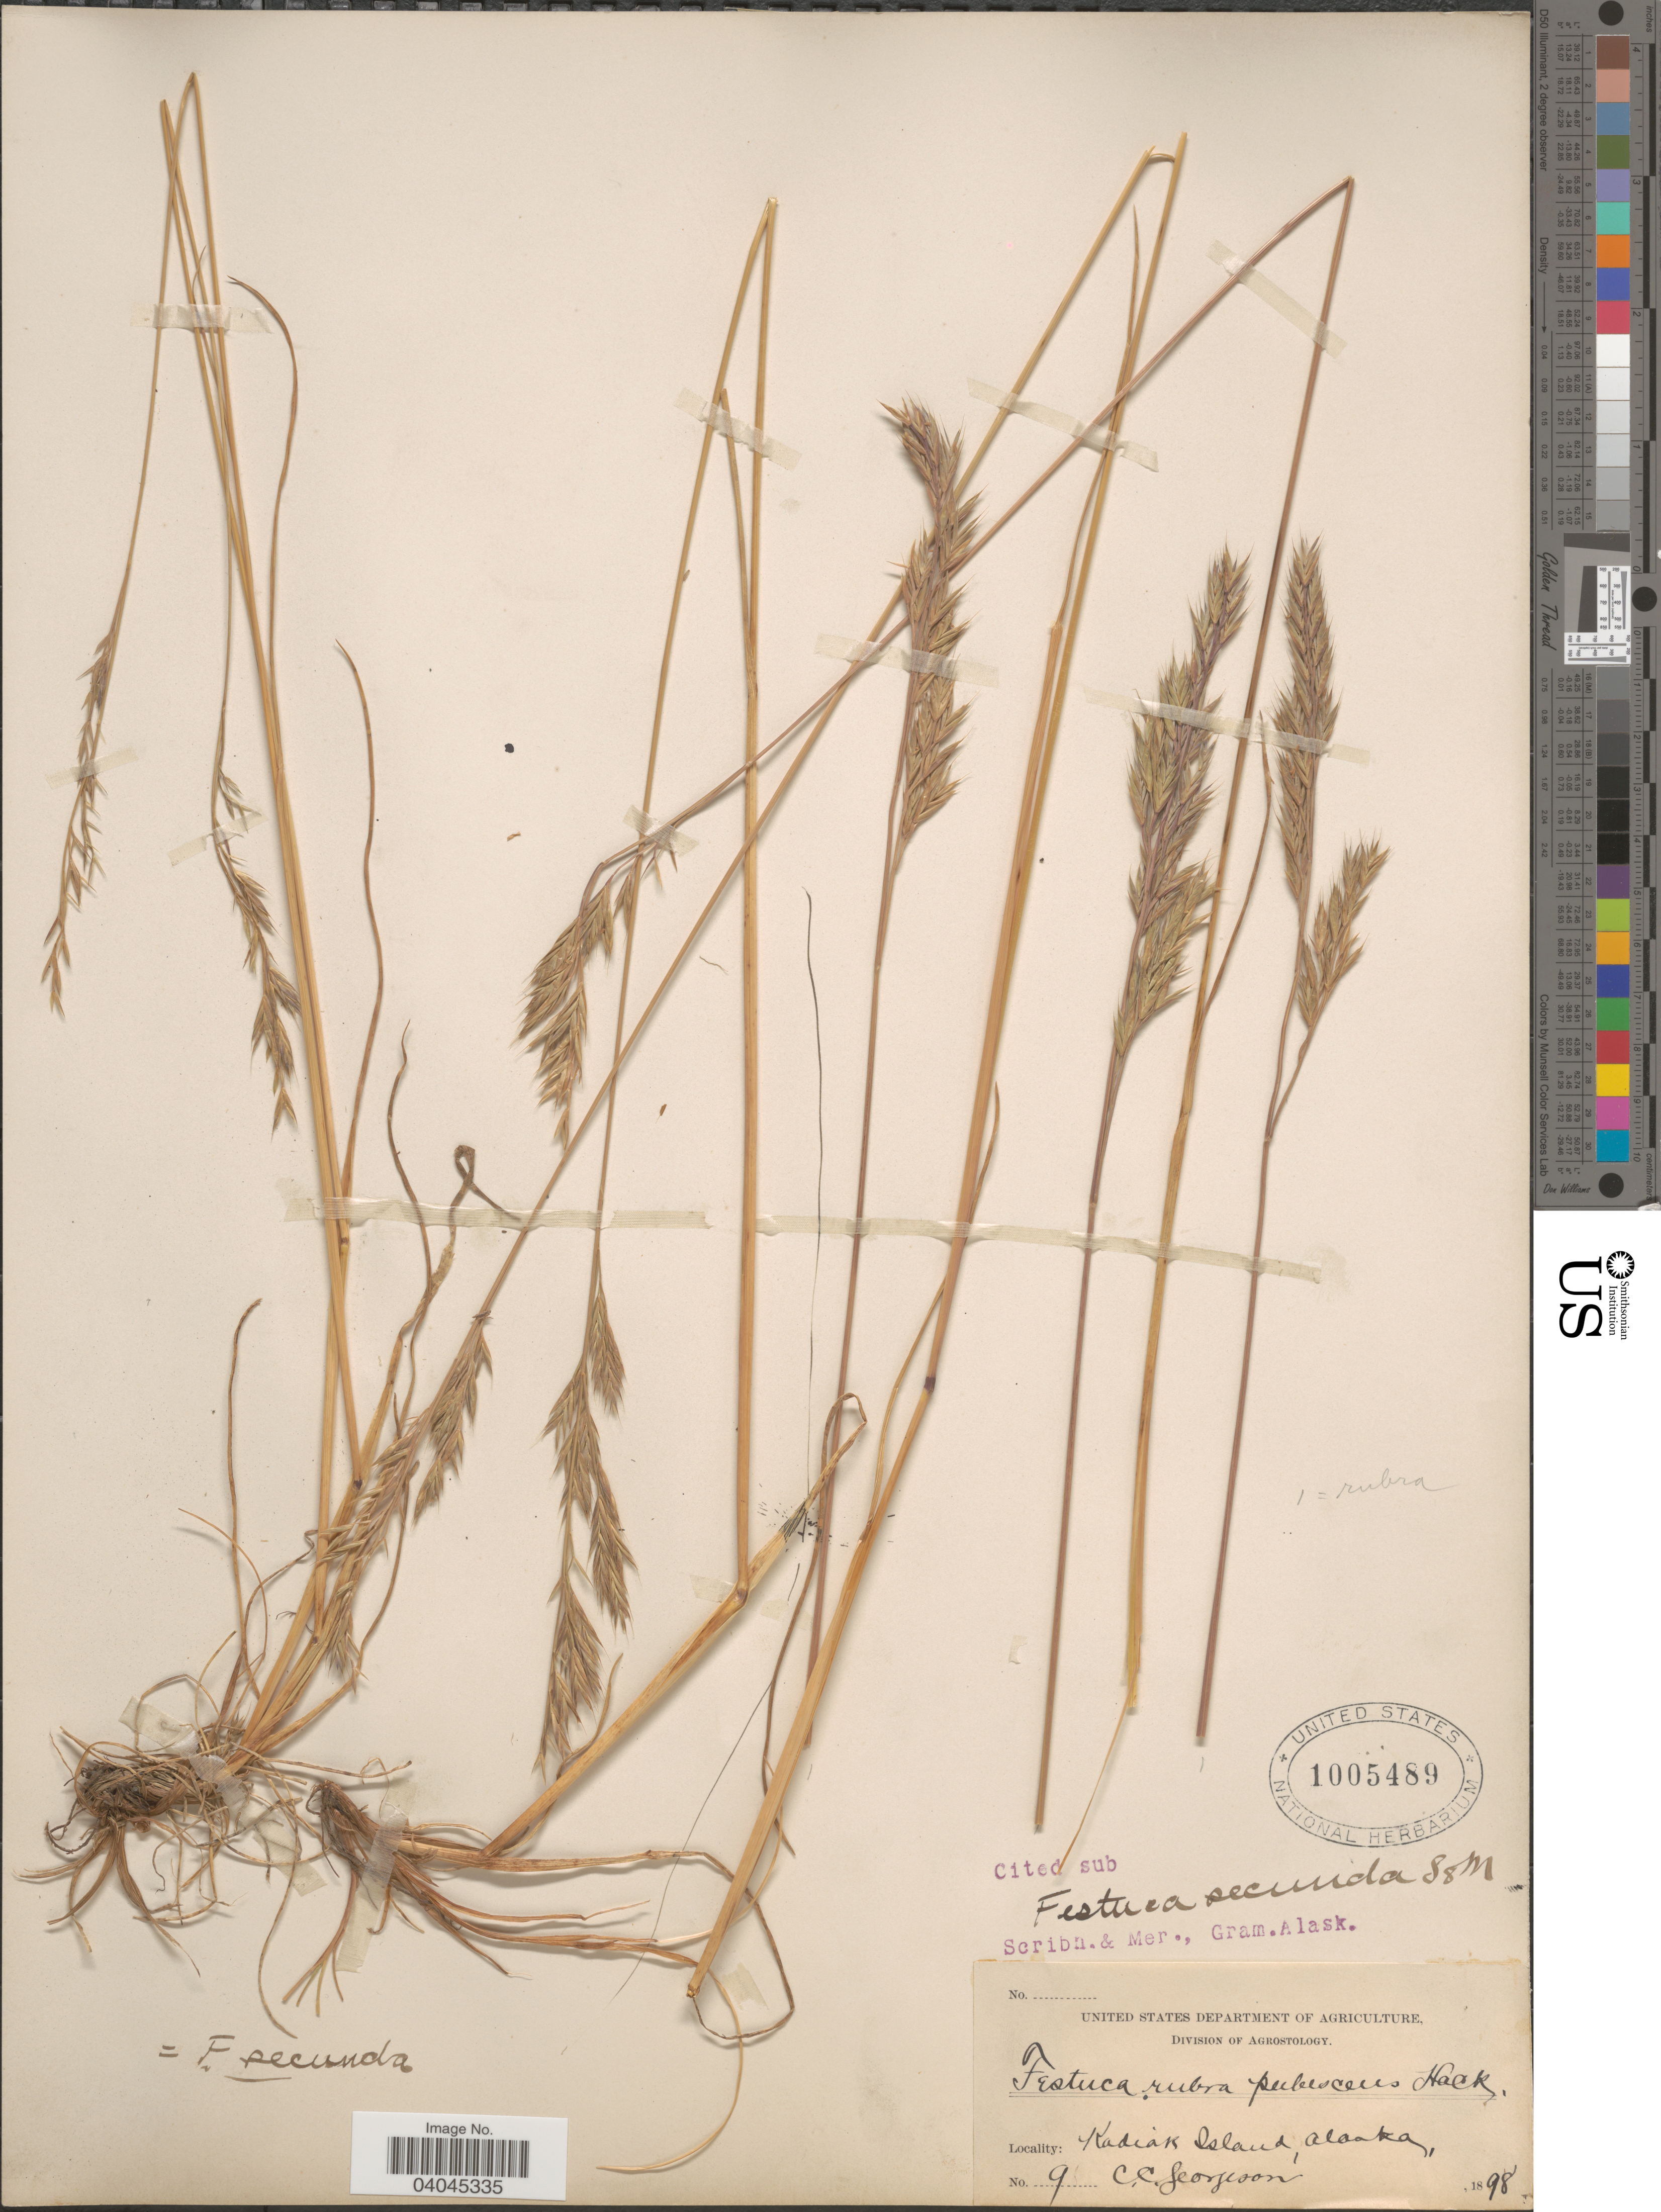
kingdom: Plantae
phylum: Tracheophyta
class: Liliopsida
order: Poales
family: Poaceae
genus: Festuca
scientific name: Festuca rubra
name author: L.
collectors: C. Georgeson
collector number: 9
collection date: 1898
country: United States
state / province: Alaska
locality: Kodiak Island.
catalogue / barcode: US 1005489